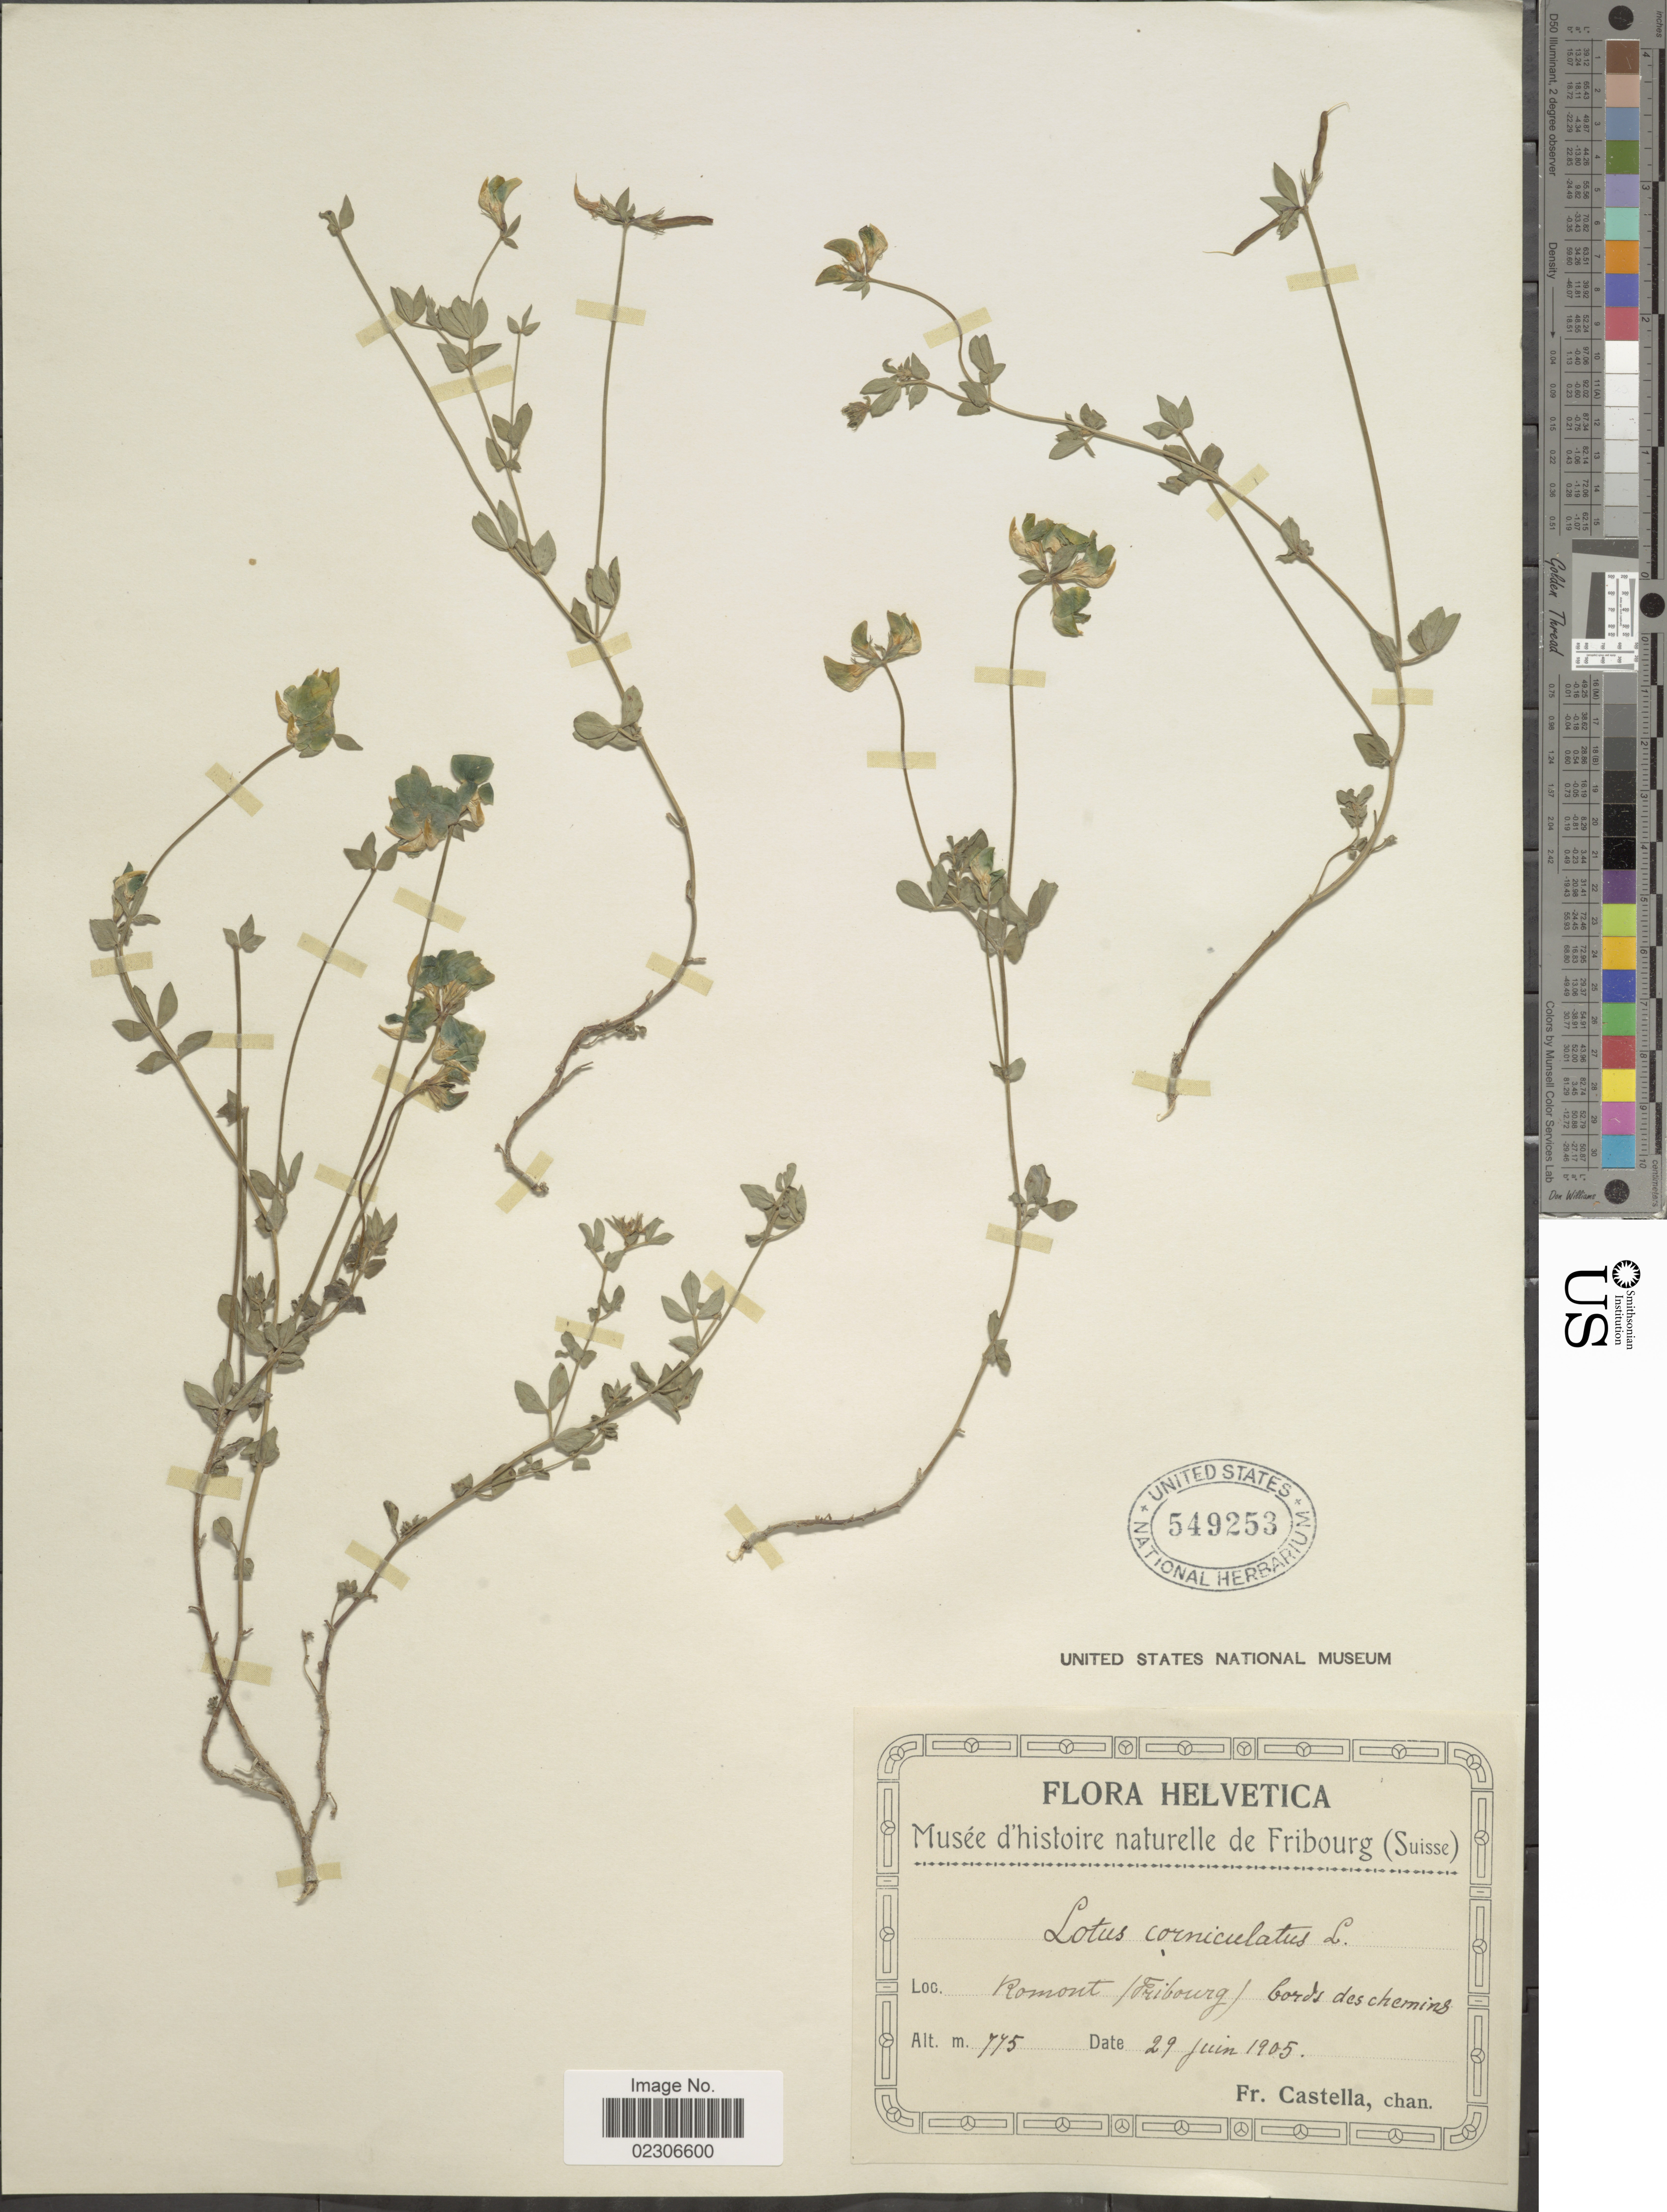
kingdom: Plantae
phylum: Tracheophyta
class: Magnoliopsida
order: Fabales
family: Fabaceae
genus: Lotus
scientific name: Lotus corniculatus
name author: L.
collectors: Fr. Castella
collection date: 1905-06-29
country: Switzerland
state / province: Fribourg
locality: Helvetica. Romont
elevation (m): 775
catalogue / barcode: US 549253